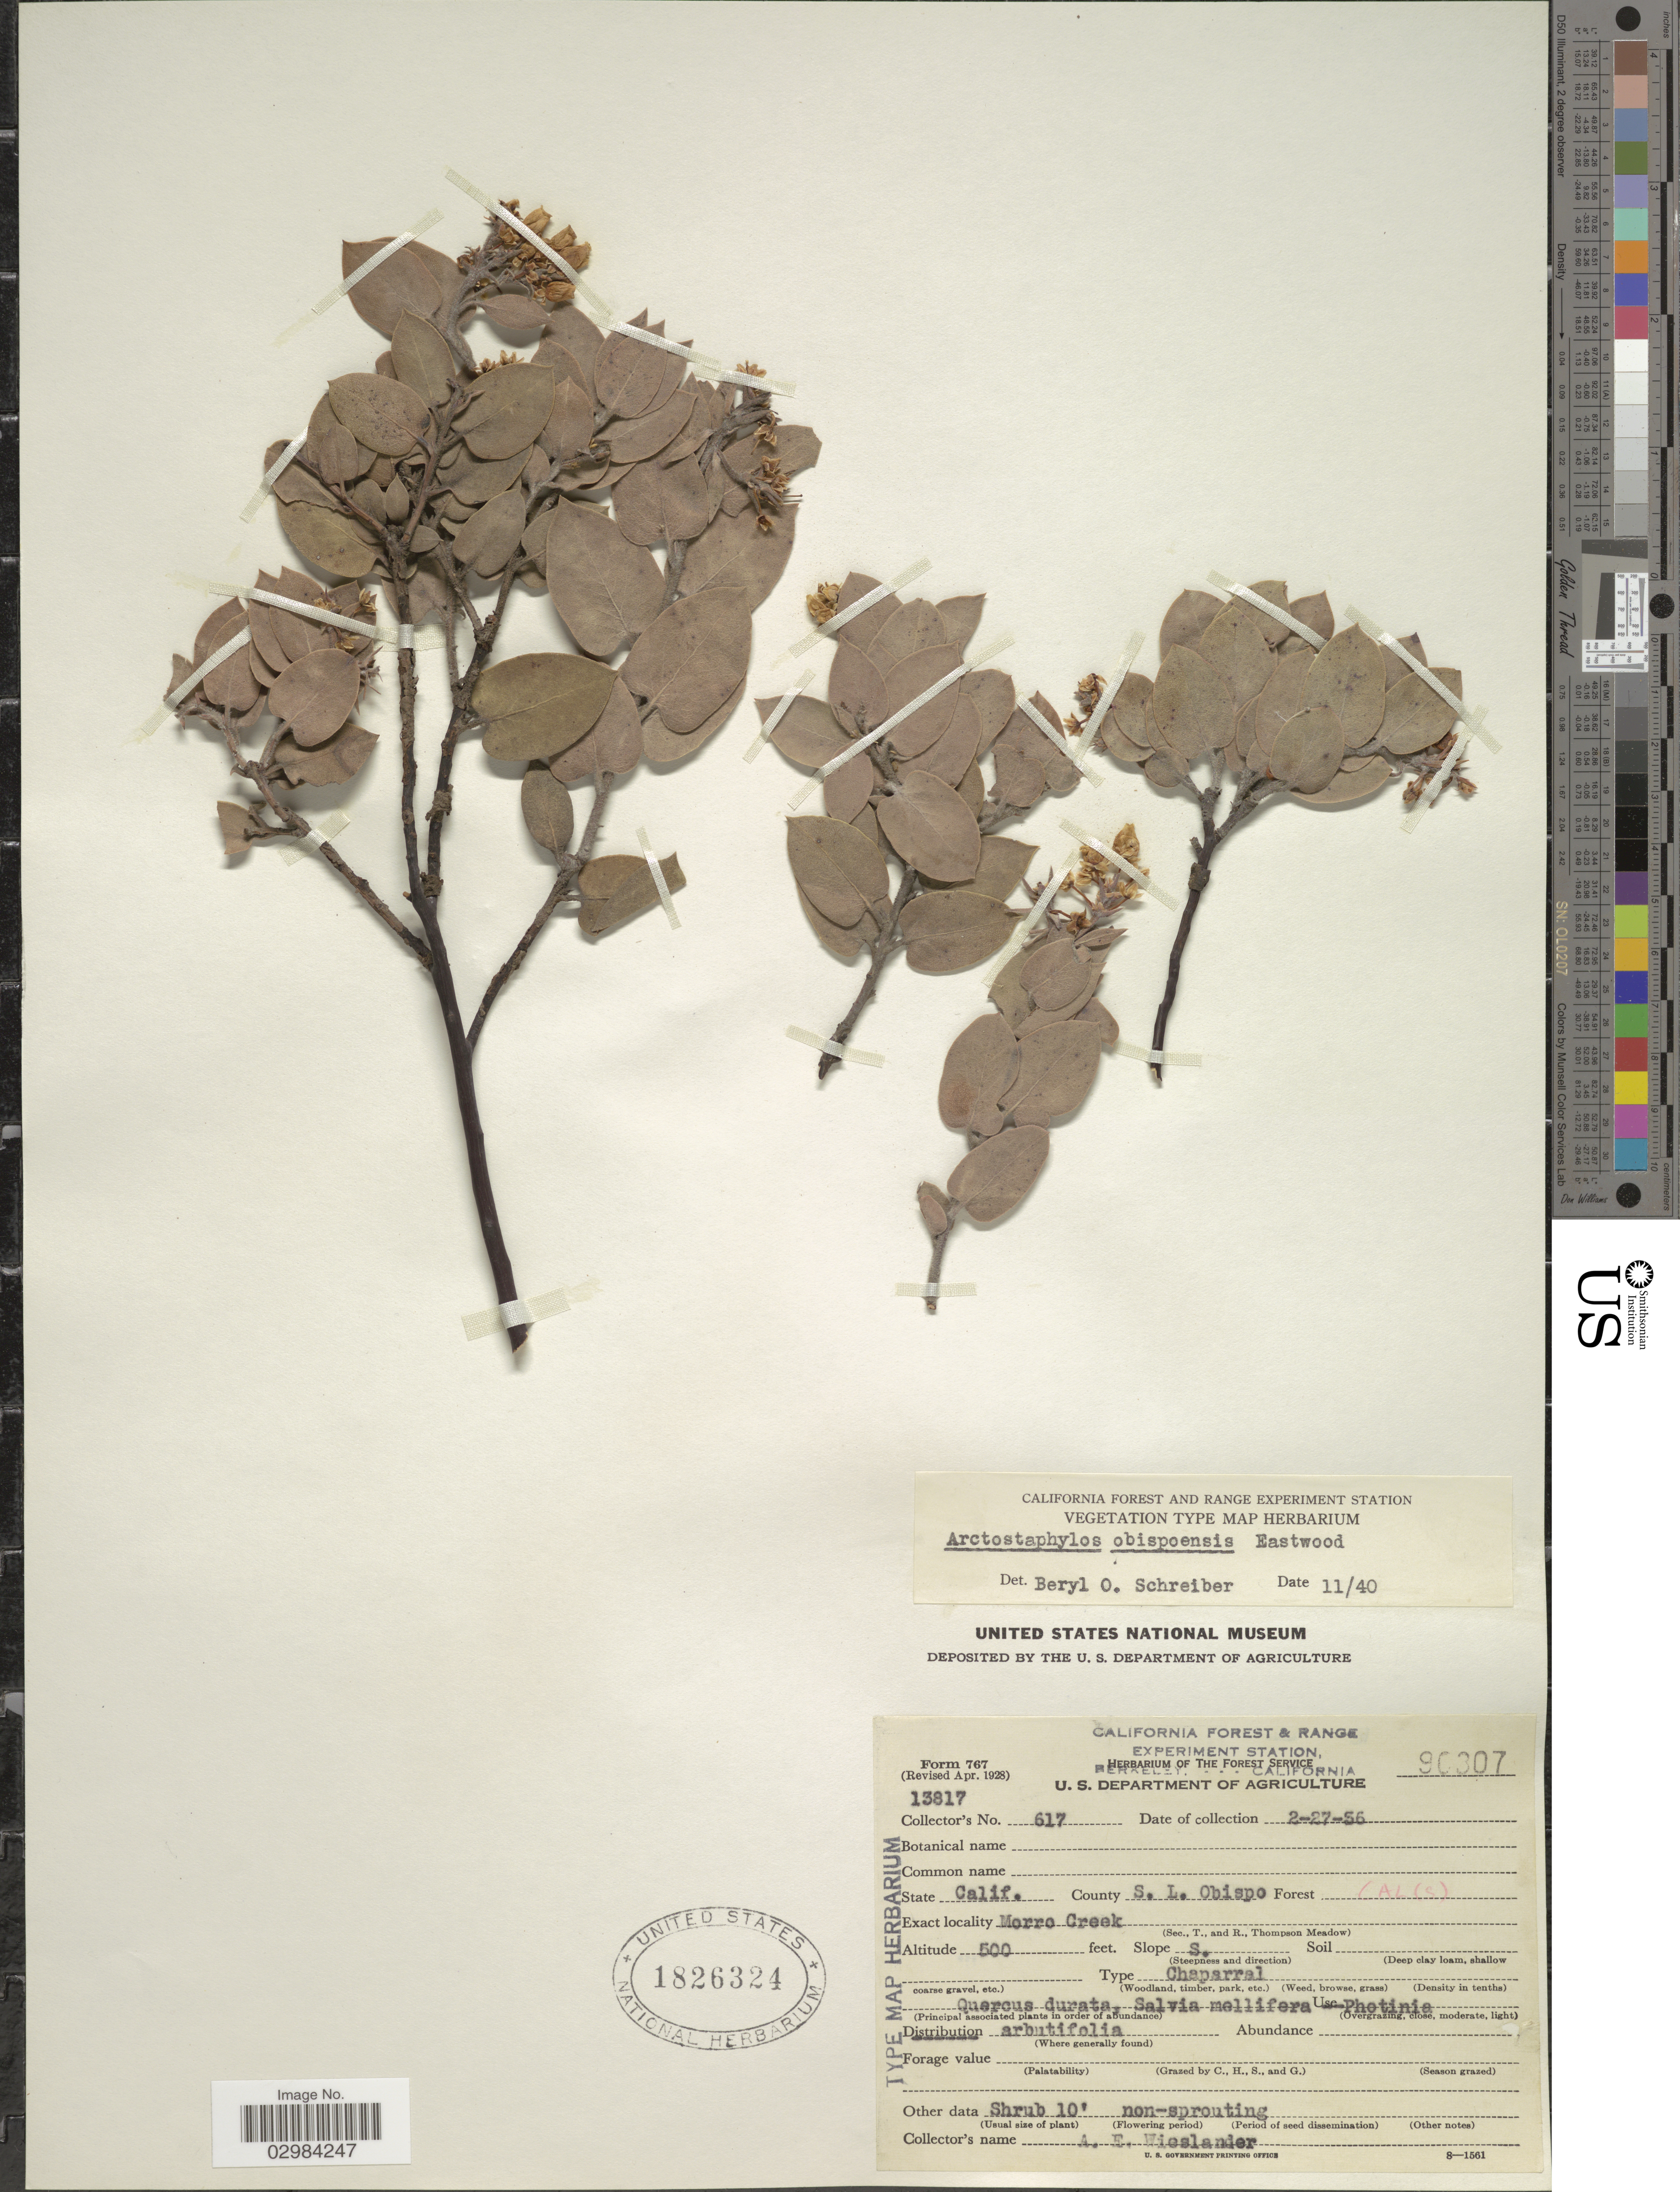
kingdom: Plantae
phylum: Tracheophyta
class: Magnoliopsida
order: Ericales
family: Ericaceae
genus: Arctostaphylos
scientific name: Arctostaphylos obispoensis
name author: Eastw.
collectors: A. E. Wieslander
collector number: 617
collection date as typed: Transcribed d/m/y: 27/2/56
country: United States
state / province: California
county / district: San Luis Obispo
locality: County S.L. Obispo, Morro Creek.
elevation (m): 152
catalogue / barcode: US 1826324